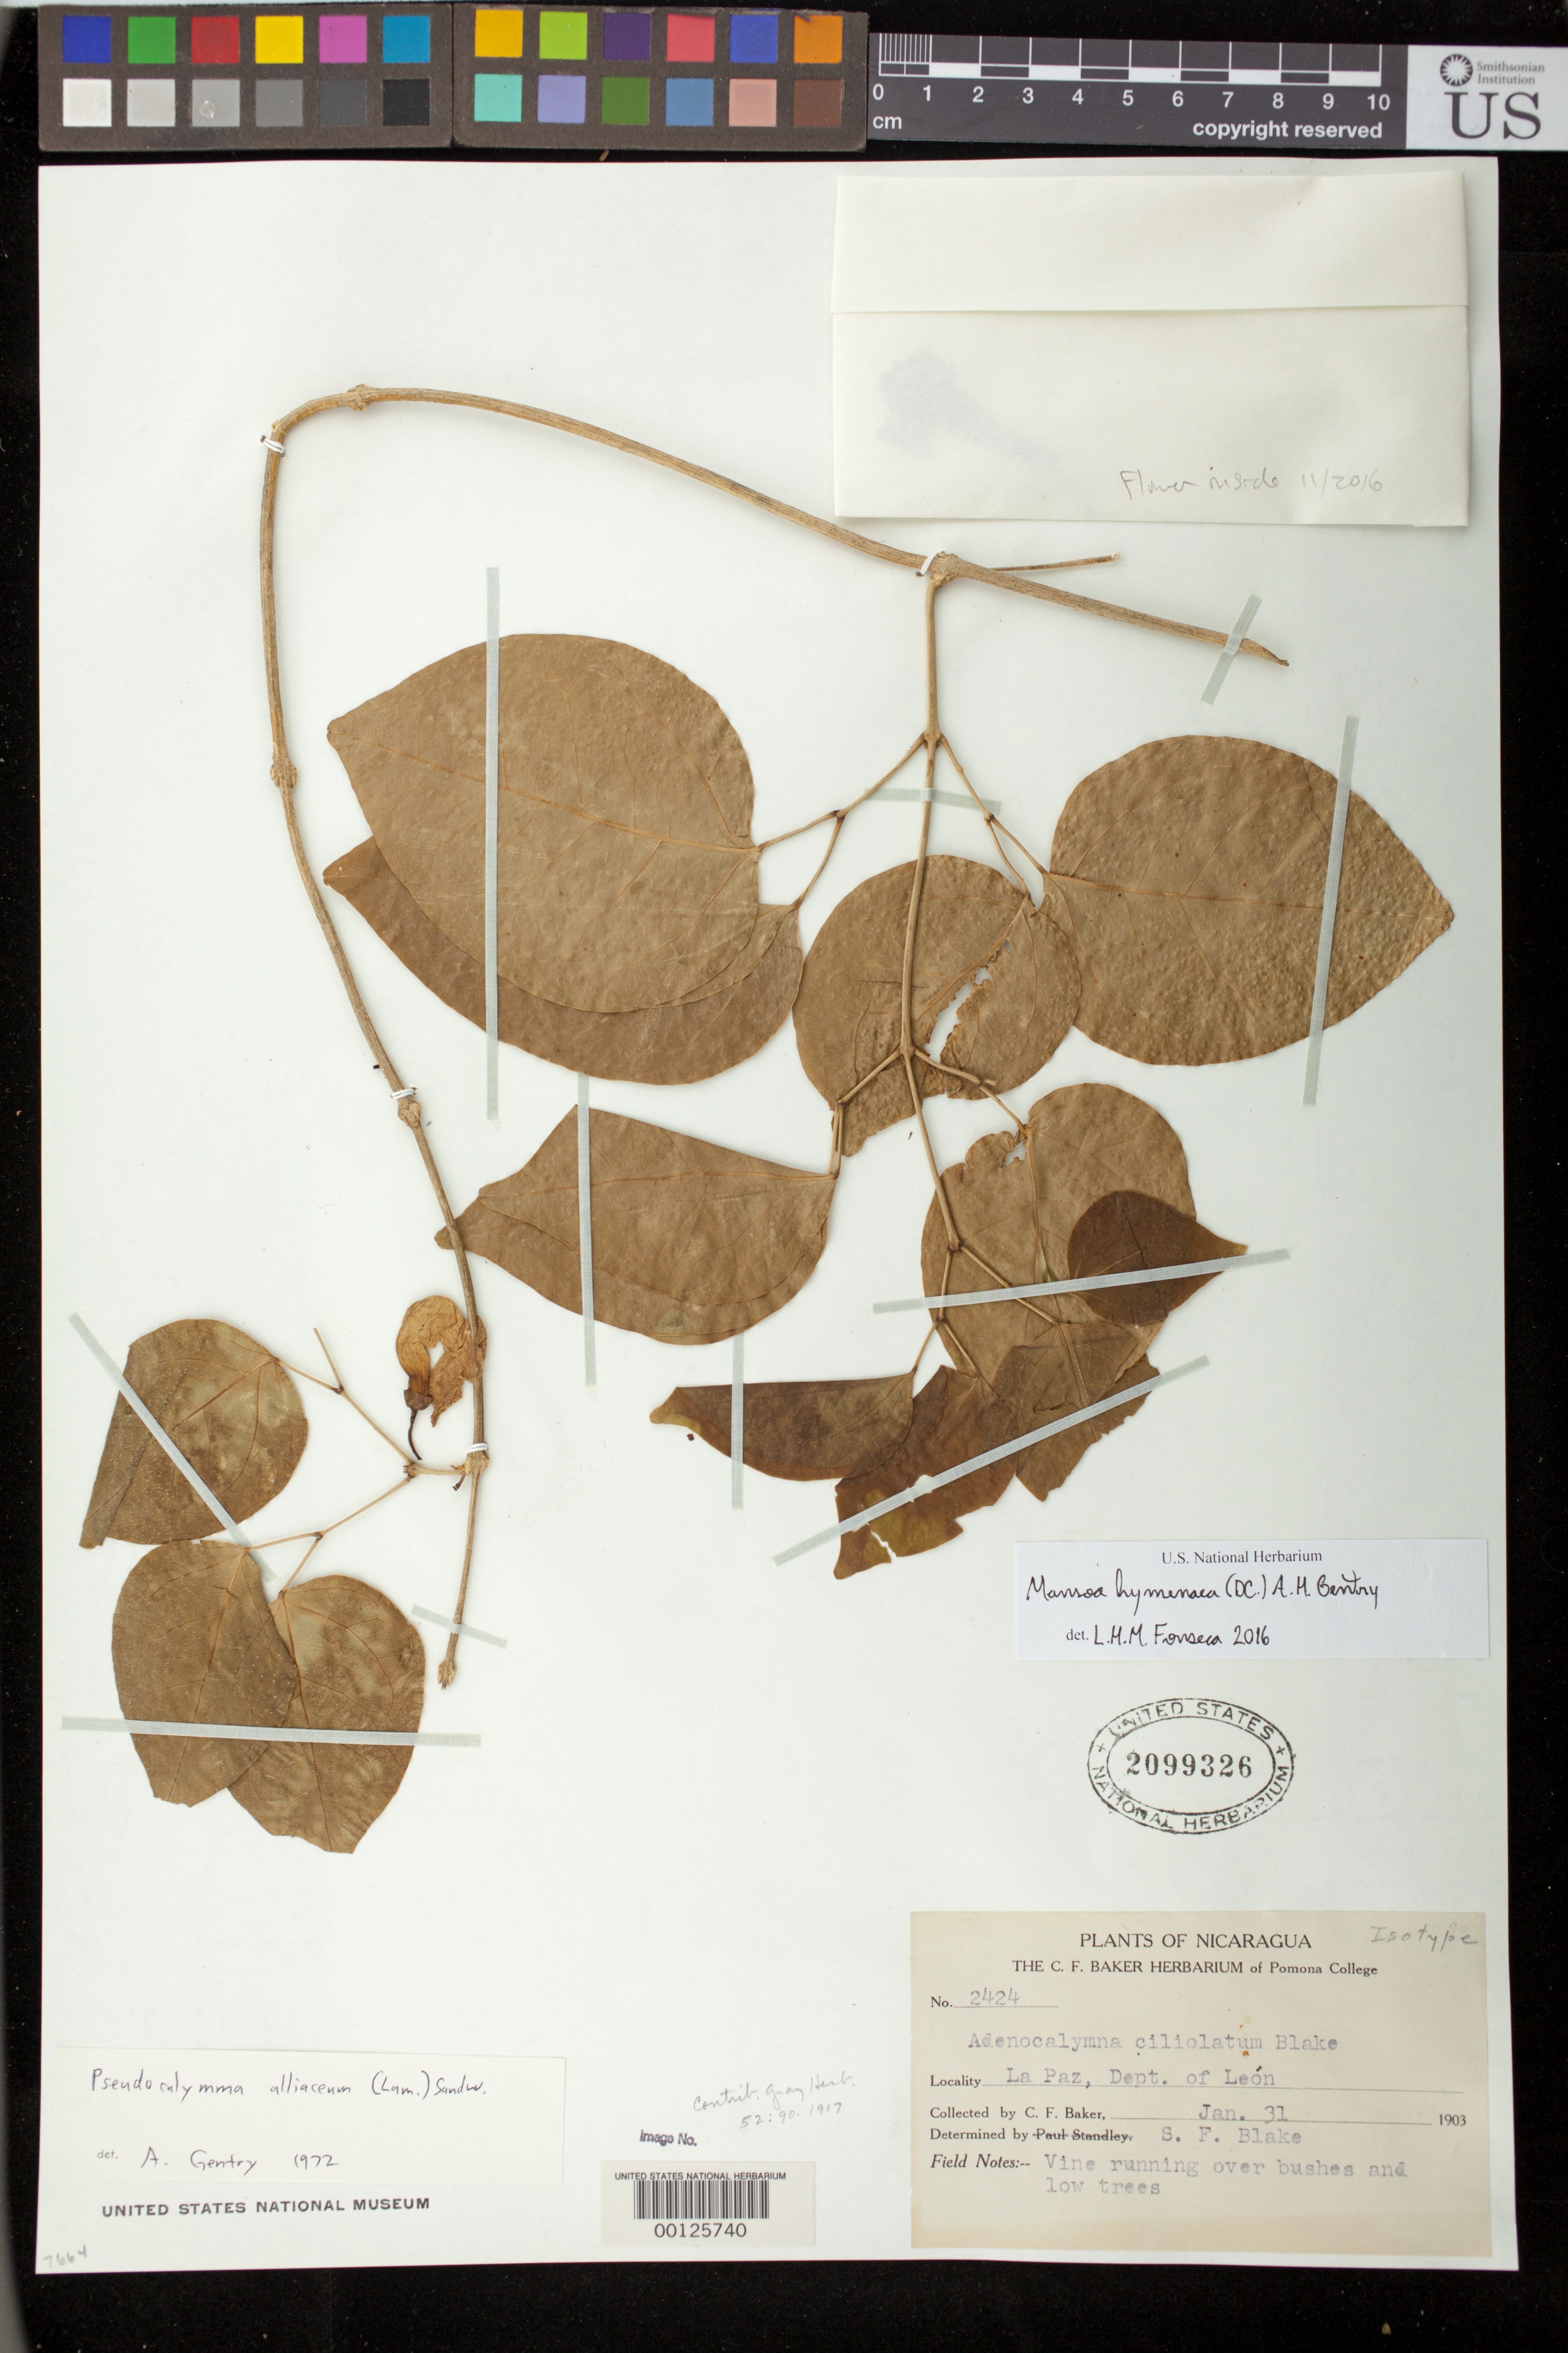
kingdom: Plantae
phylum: Tracheophyta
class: Magnoliopsida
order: Lamiales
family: Bignoniaceae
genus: Adenocalymma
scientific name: Adenocalymma ciliolatum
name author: S.F. Blake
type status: Isotype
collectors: C. F. Baker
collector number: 2424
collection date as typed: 31 Jan 1903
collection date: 1903-01-31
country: Nicaragua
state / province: León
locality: La Paz.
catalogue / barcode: US 2099326